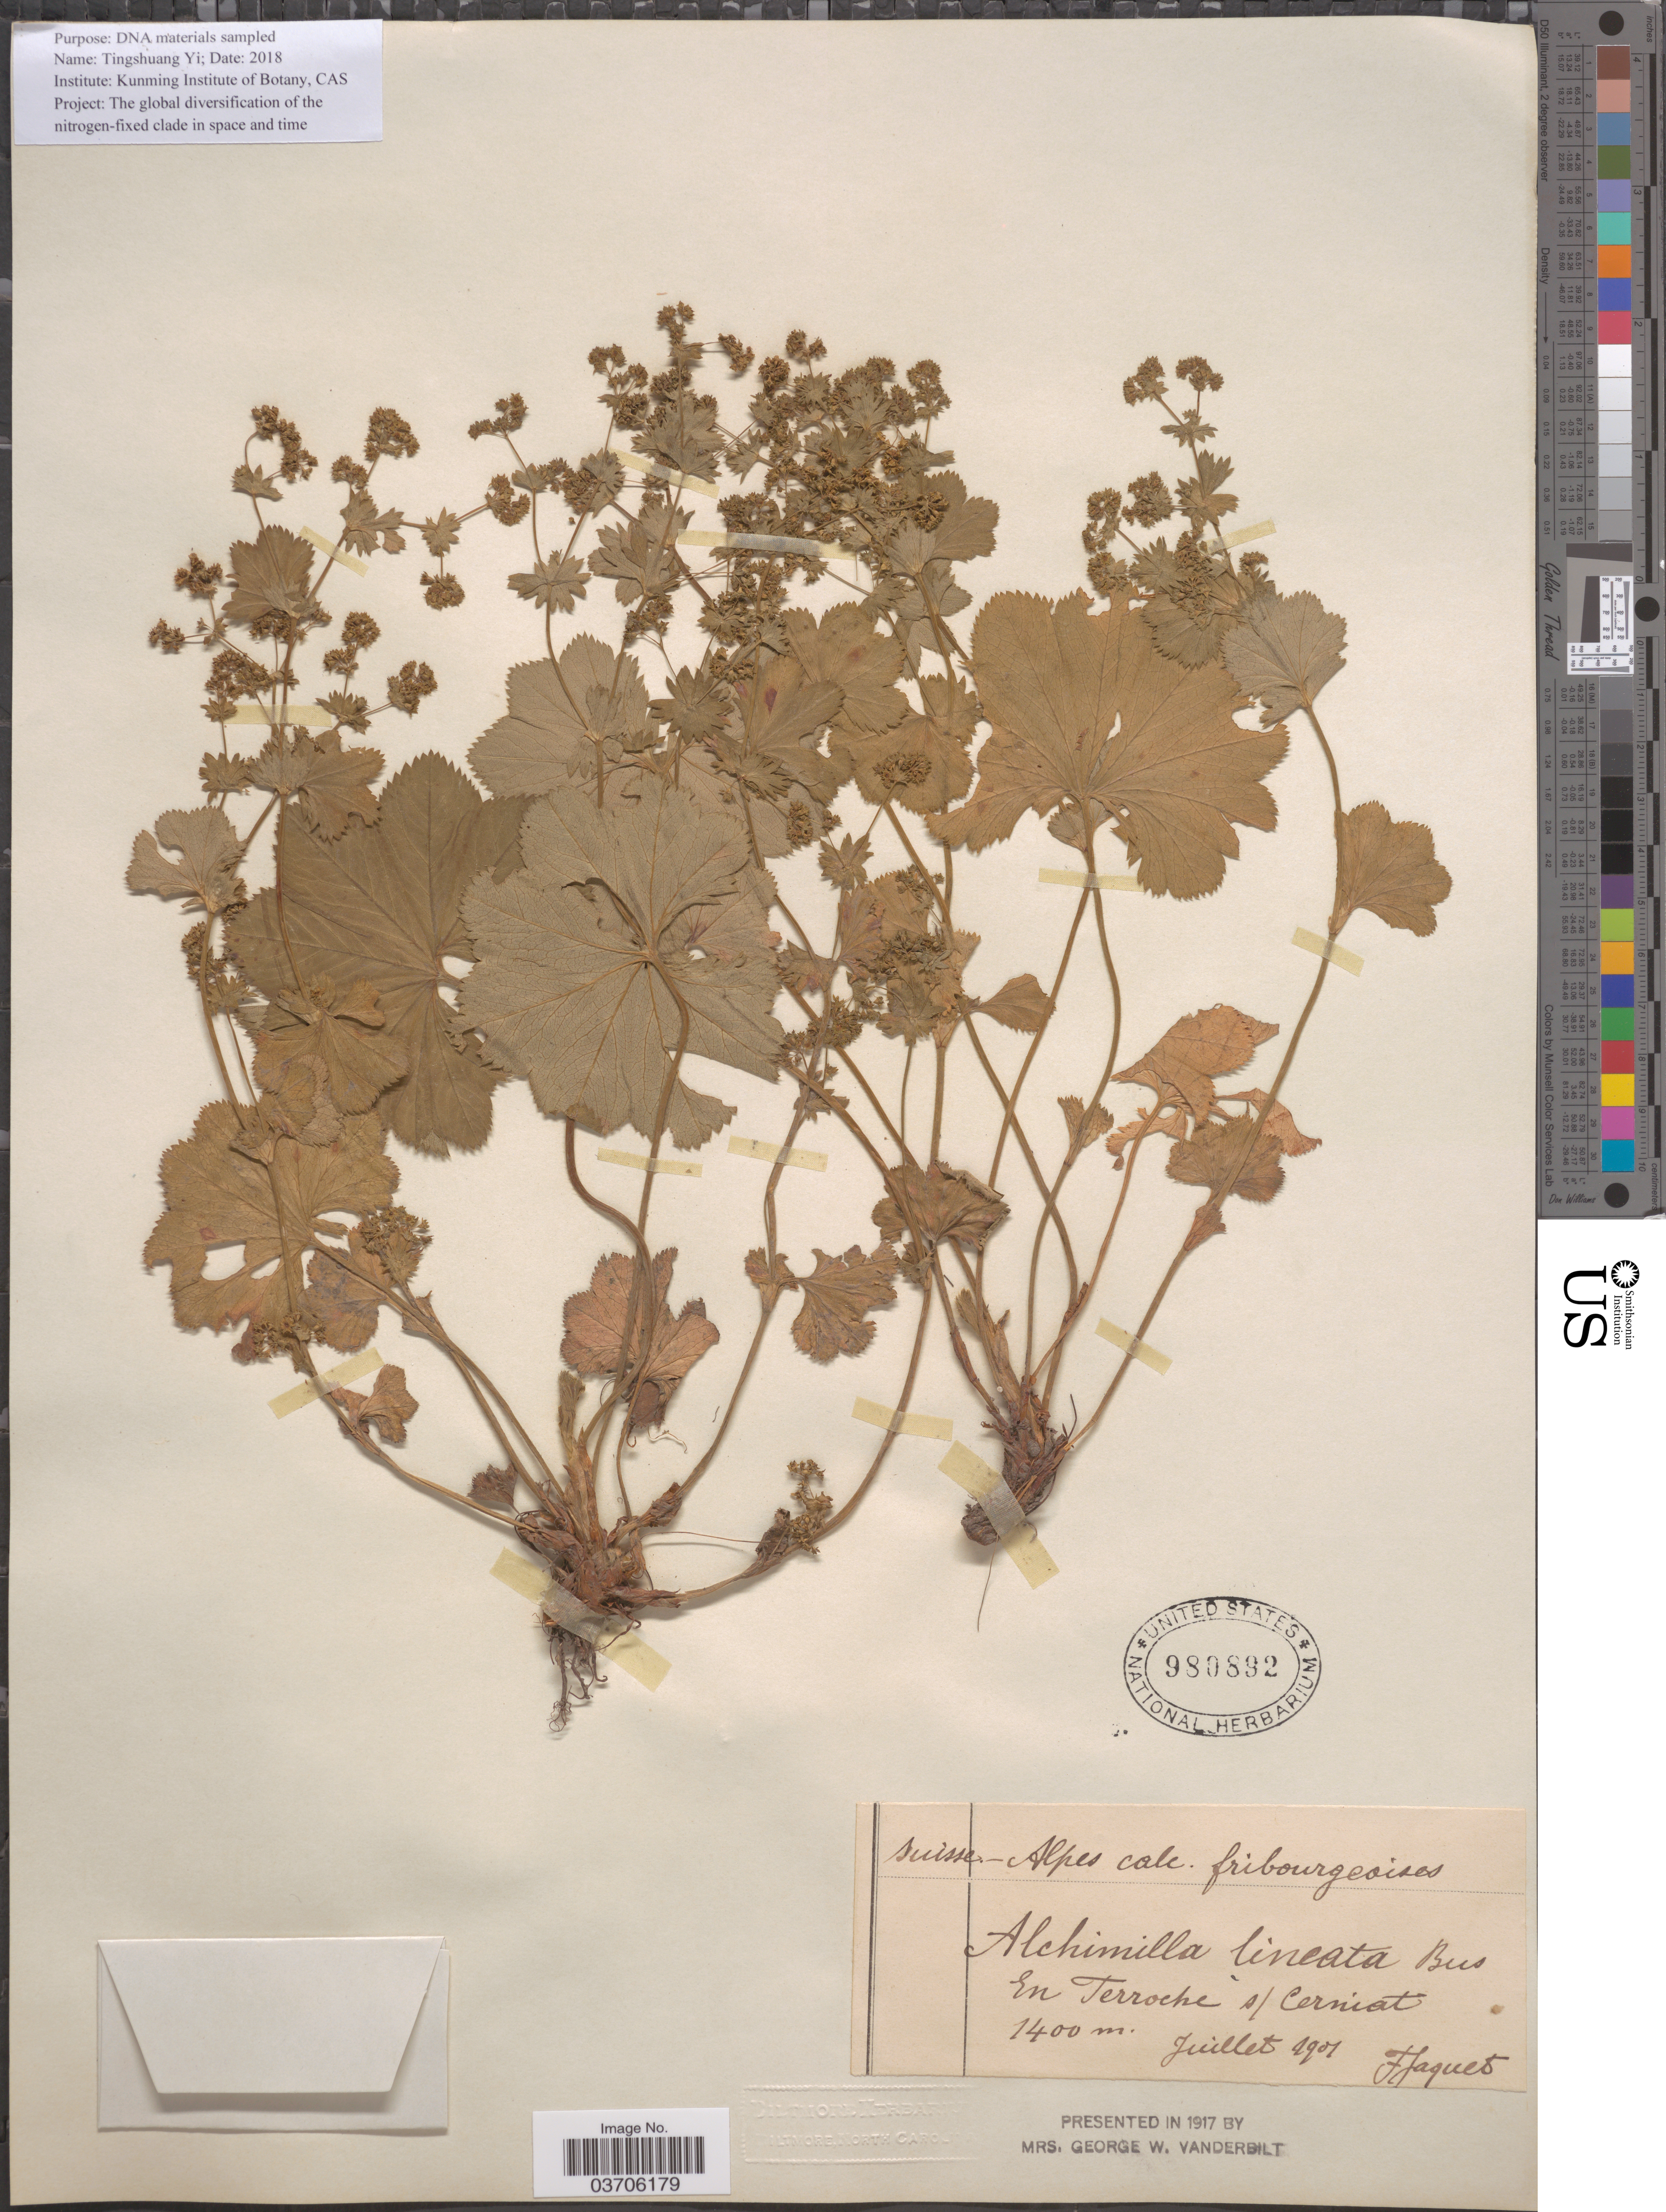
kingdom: Plantae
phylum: Tracheophyta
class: Magnoliopsida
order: Rosales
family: Rosaceae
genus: Alchemilla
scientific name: Alchemilla lineata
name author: Buser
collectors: F. Jaquet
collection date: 1901-07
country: Switzerland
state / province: Fribourg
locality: Suisse - Alpes calc. fribourgeoises. En Terroche s/ Cerniat.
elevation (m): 1400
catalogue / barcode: US 980892